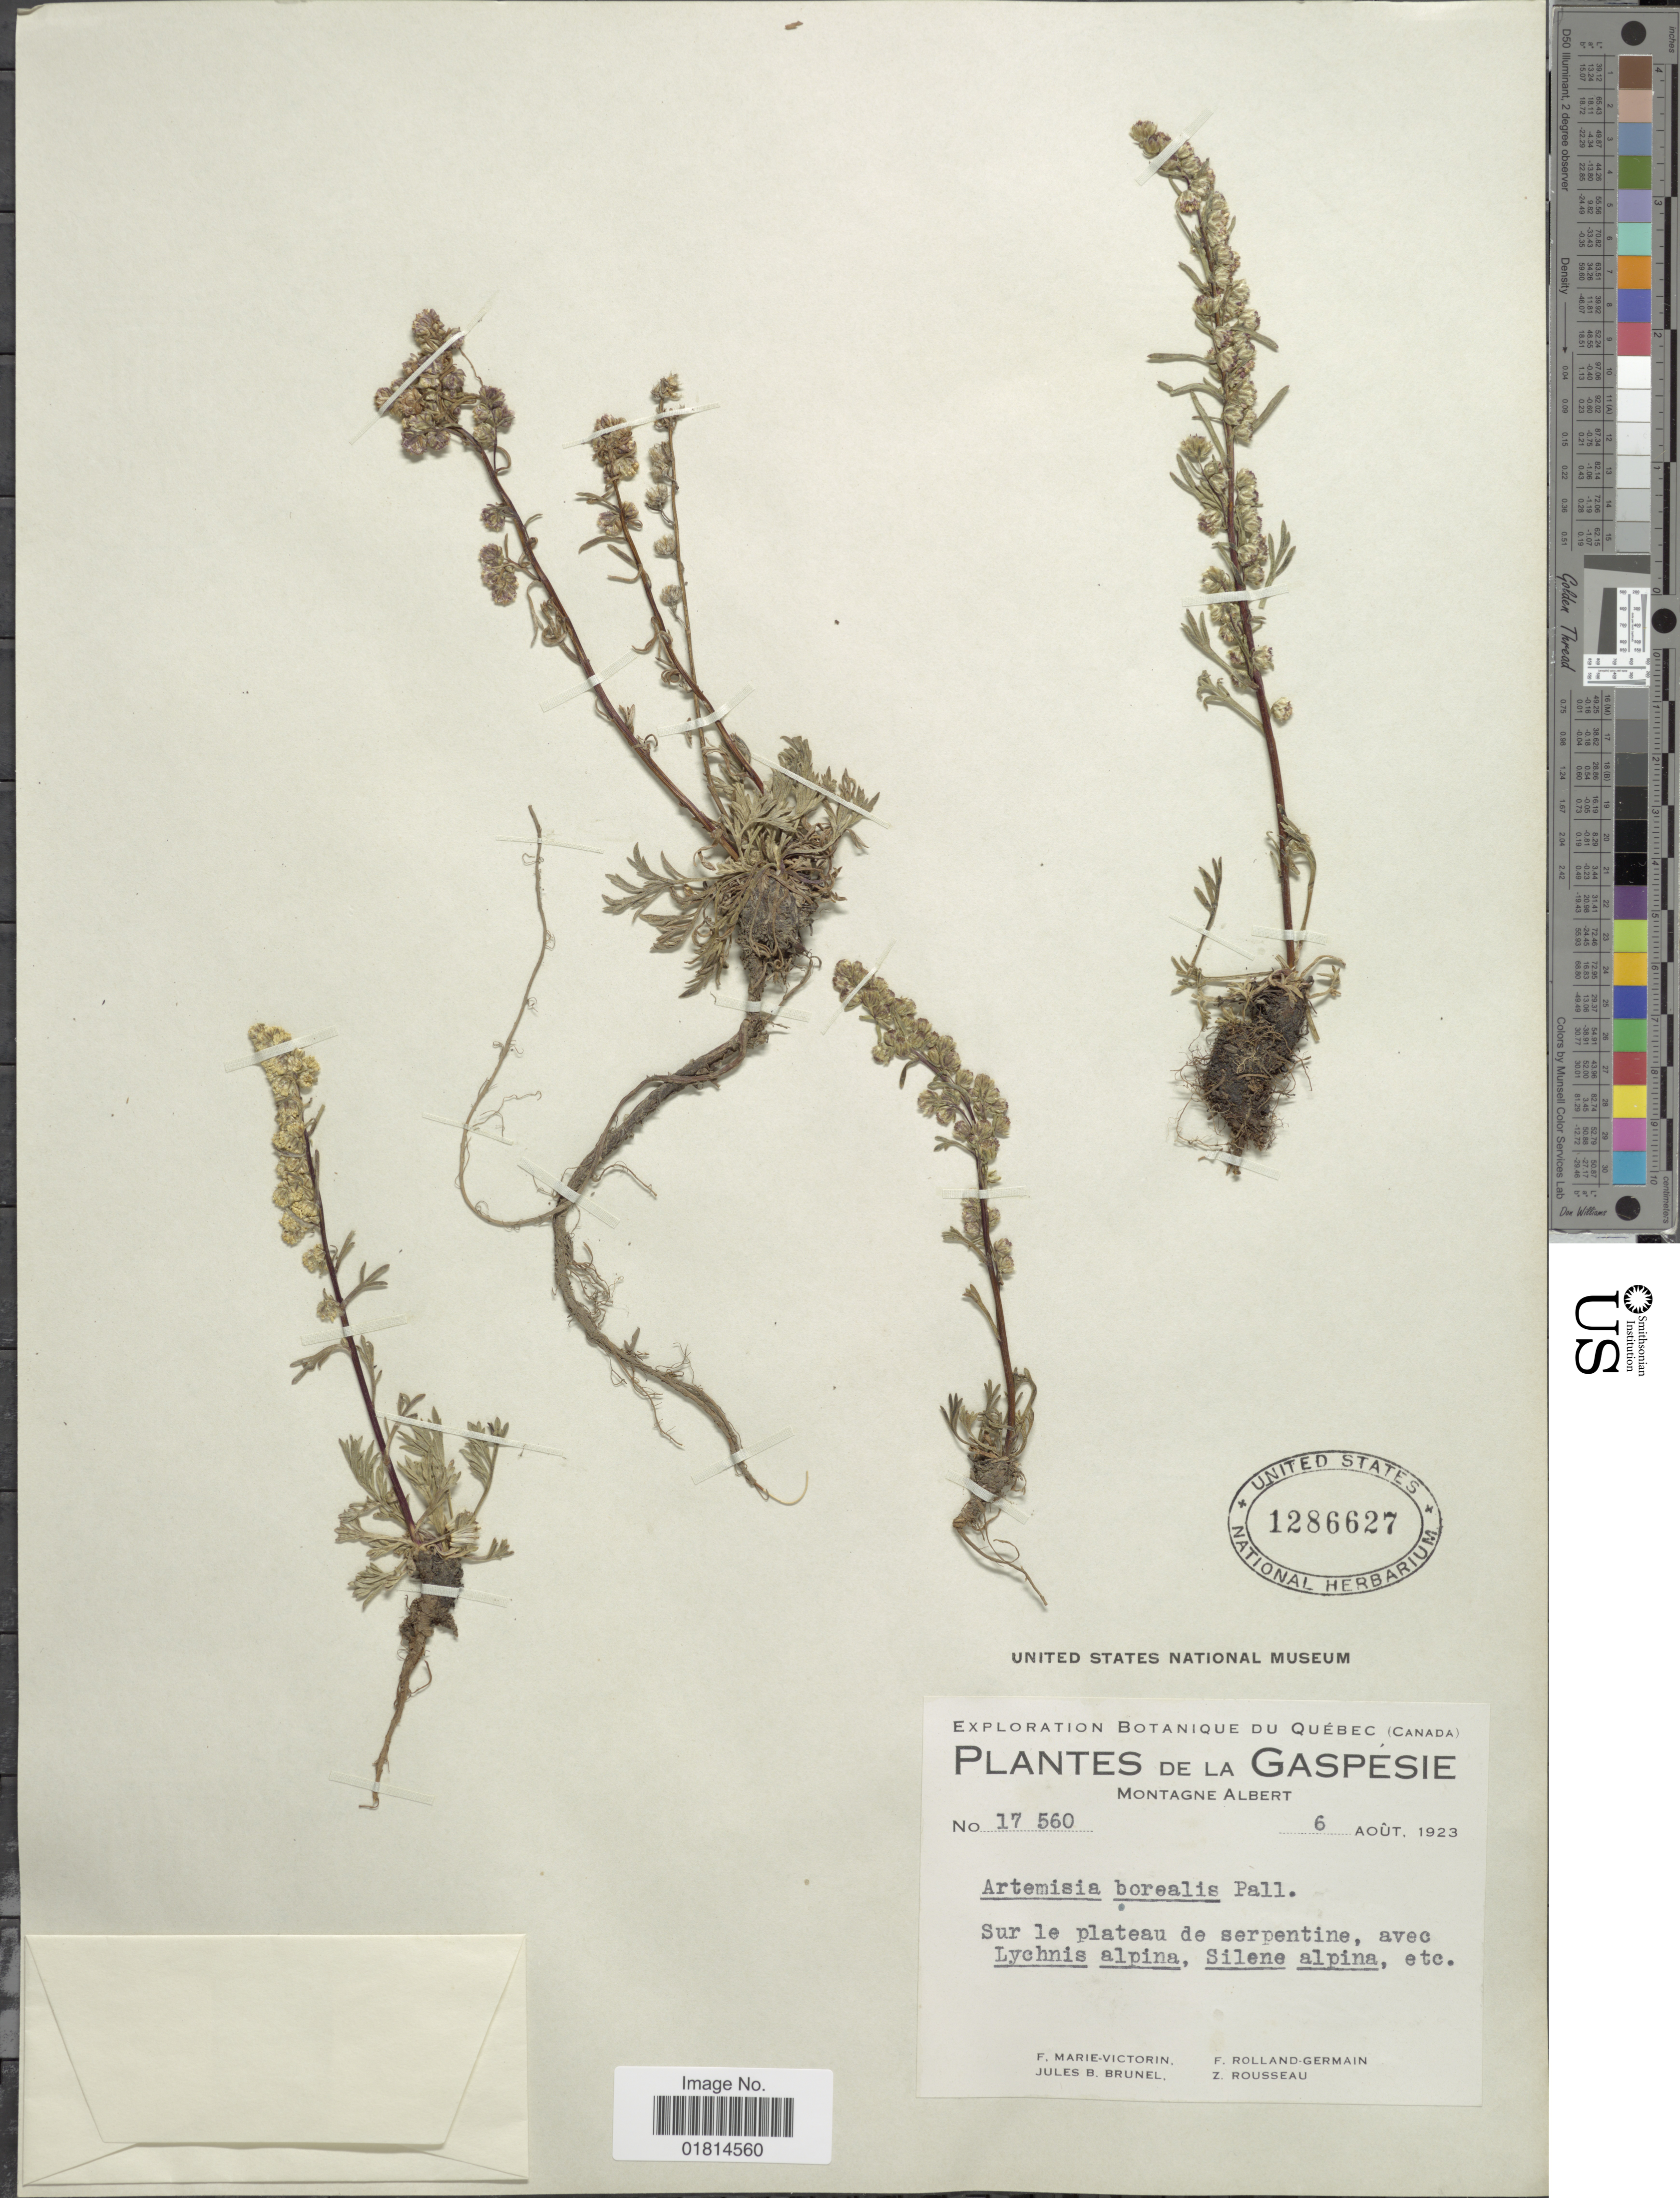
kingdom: Plantae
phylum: Tracheophyta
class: Magnoliopsida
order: Asterales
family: Asteraceae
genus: Artemisia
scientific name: Artemisia borealis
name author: Pall.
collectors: F. Marie-Victorin, J. Brunel, Rolland-Germain & Z. Rousseau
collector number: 17560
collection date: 1923-08-06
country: Canada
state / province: Quebec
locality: Gaspésie. Montagne Albert. Sur le plateau de serpentine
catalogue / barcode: US 1286627